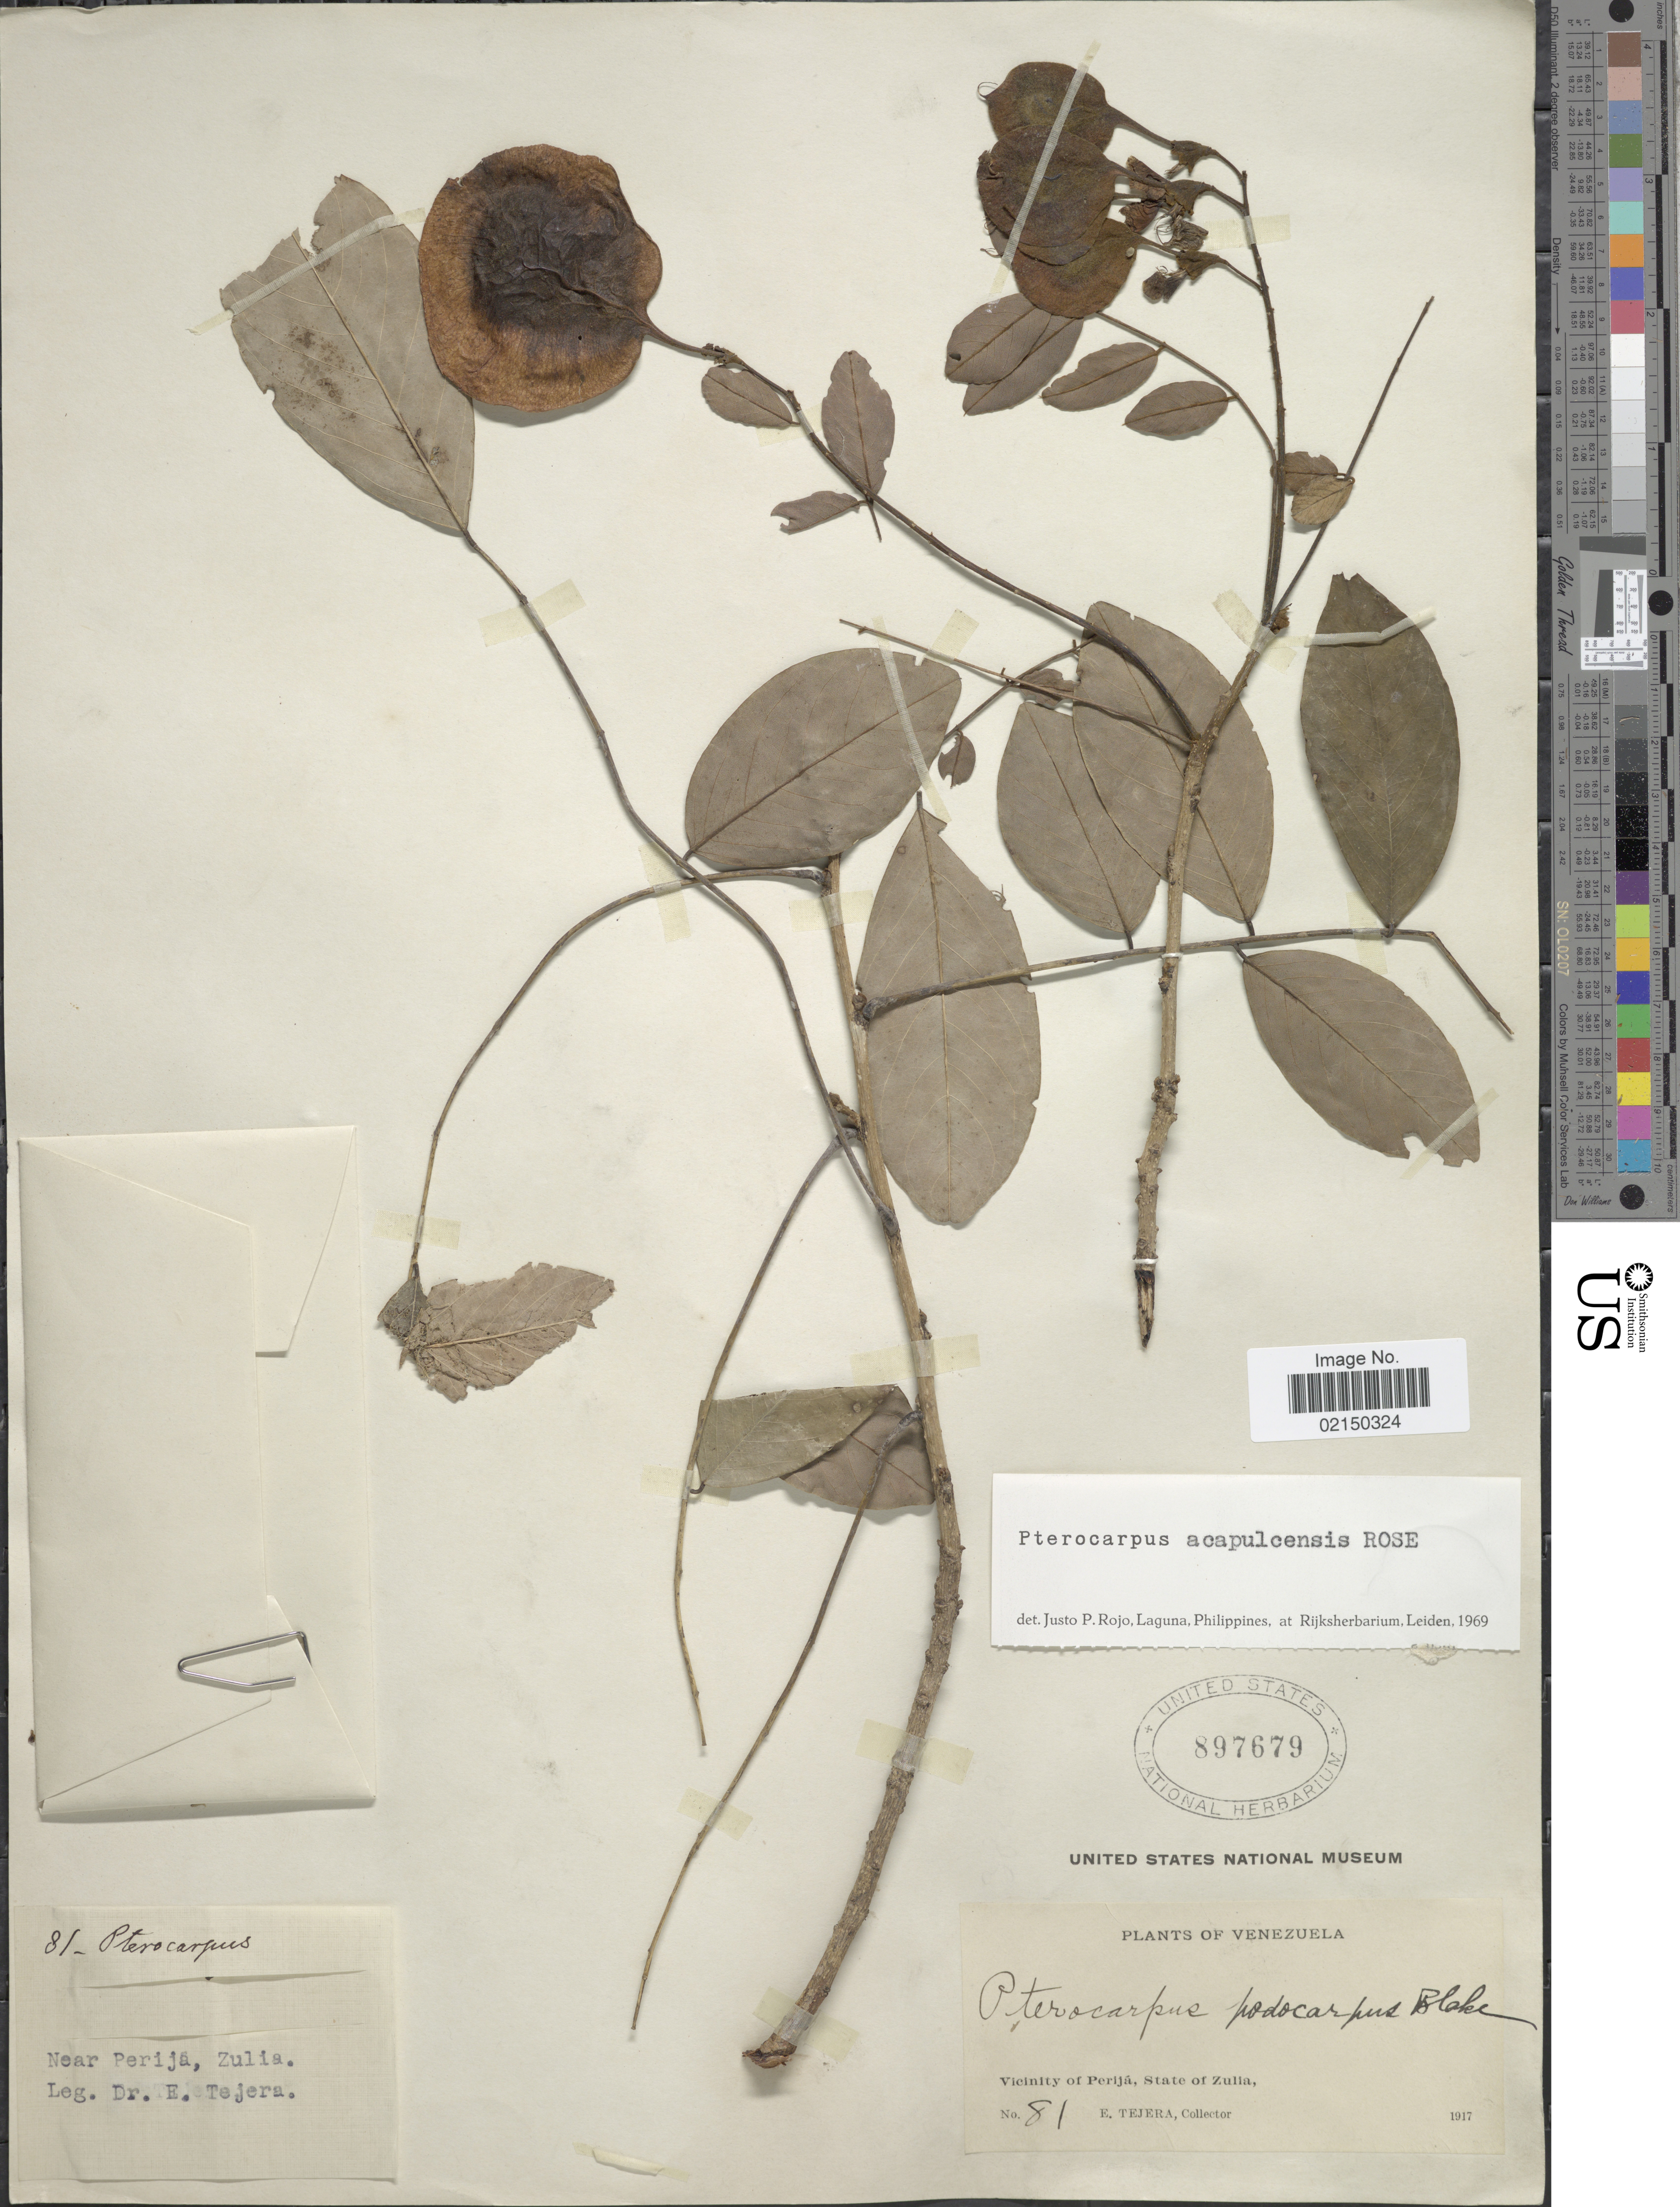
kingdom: Plantae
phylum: Tracheophyta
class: Magnoliopsida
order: Fabales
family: Fabaceae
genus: Pterocarpus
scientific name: Pterocarpus acapulcensis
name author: Rose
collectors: E. Tejera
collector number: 81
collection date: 1917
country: Venezuela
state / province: Zulia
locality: Near Perija, Vicinity of Perija.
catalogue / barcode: US 897679